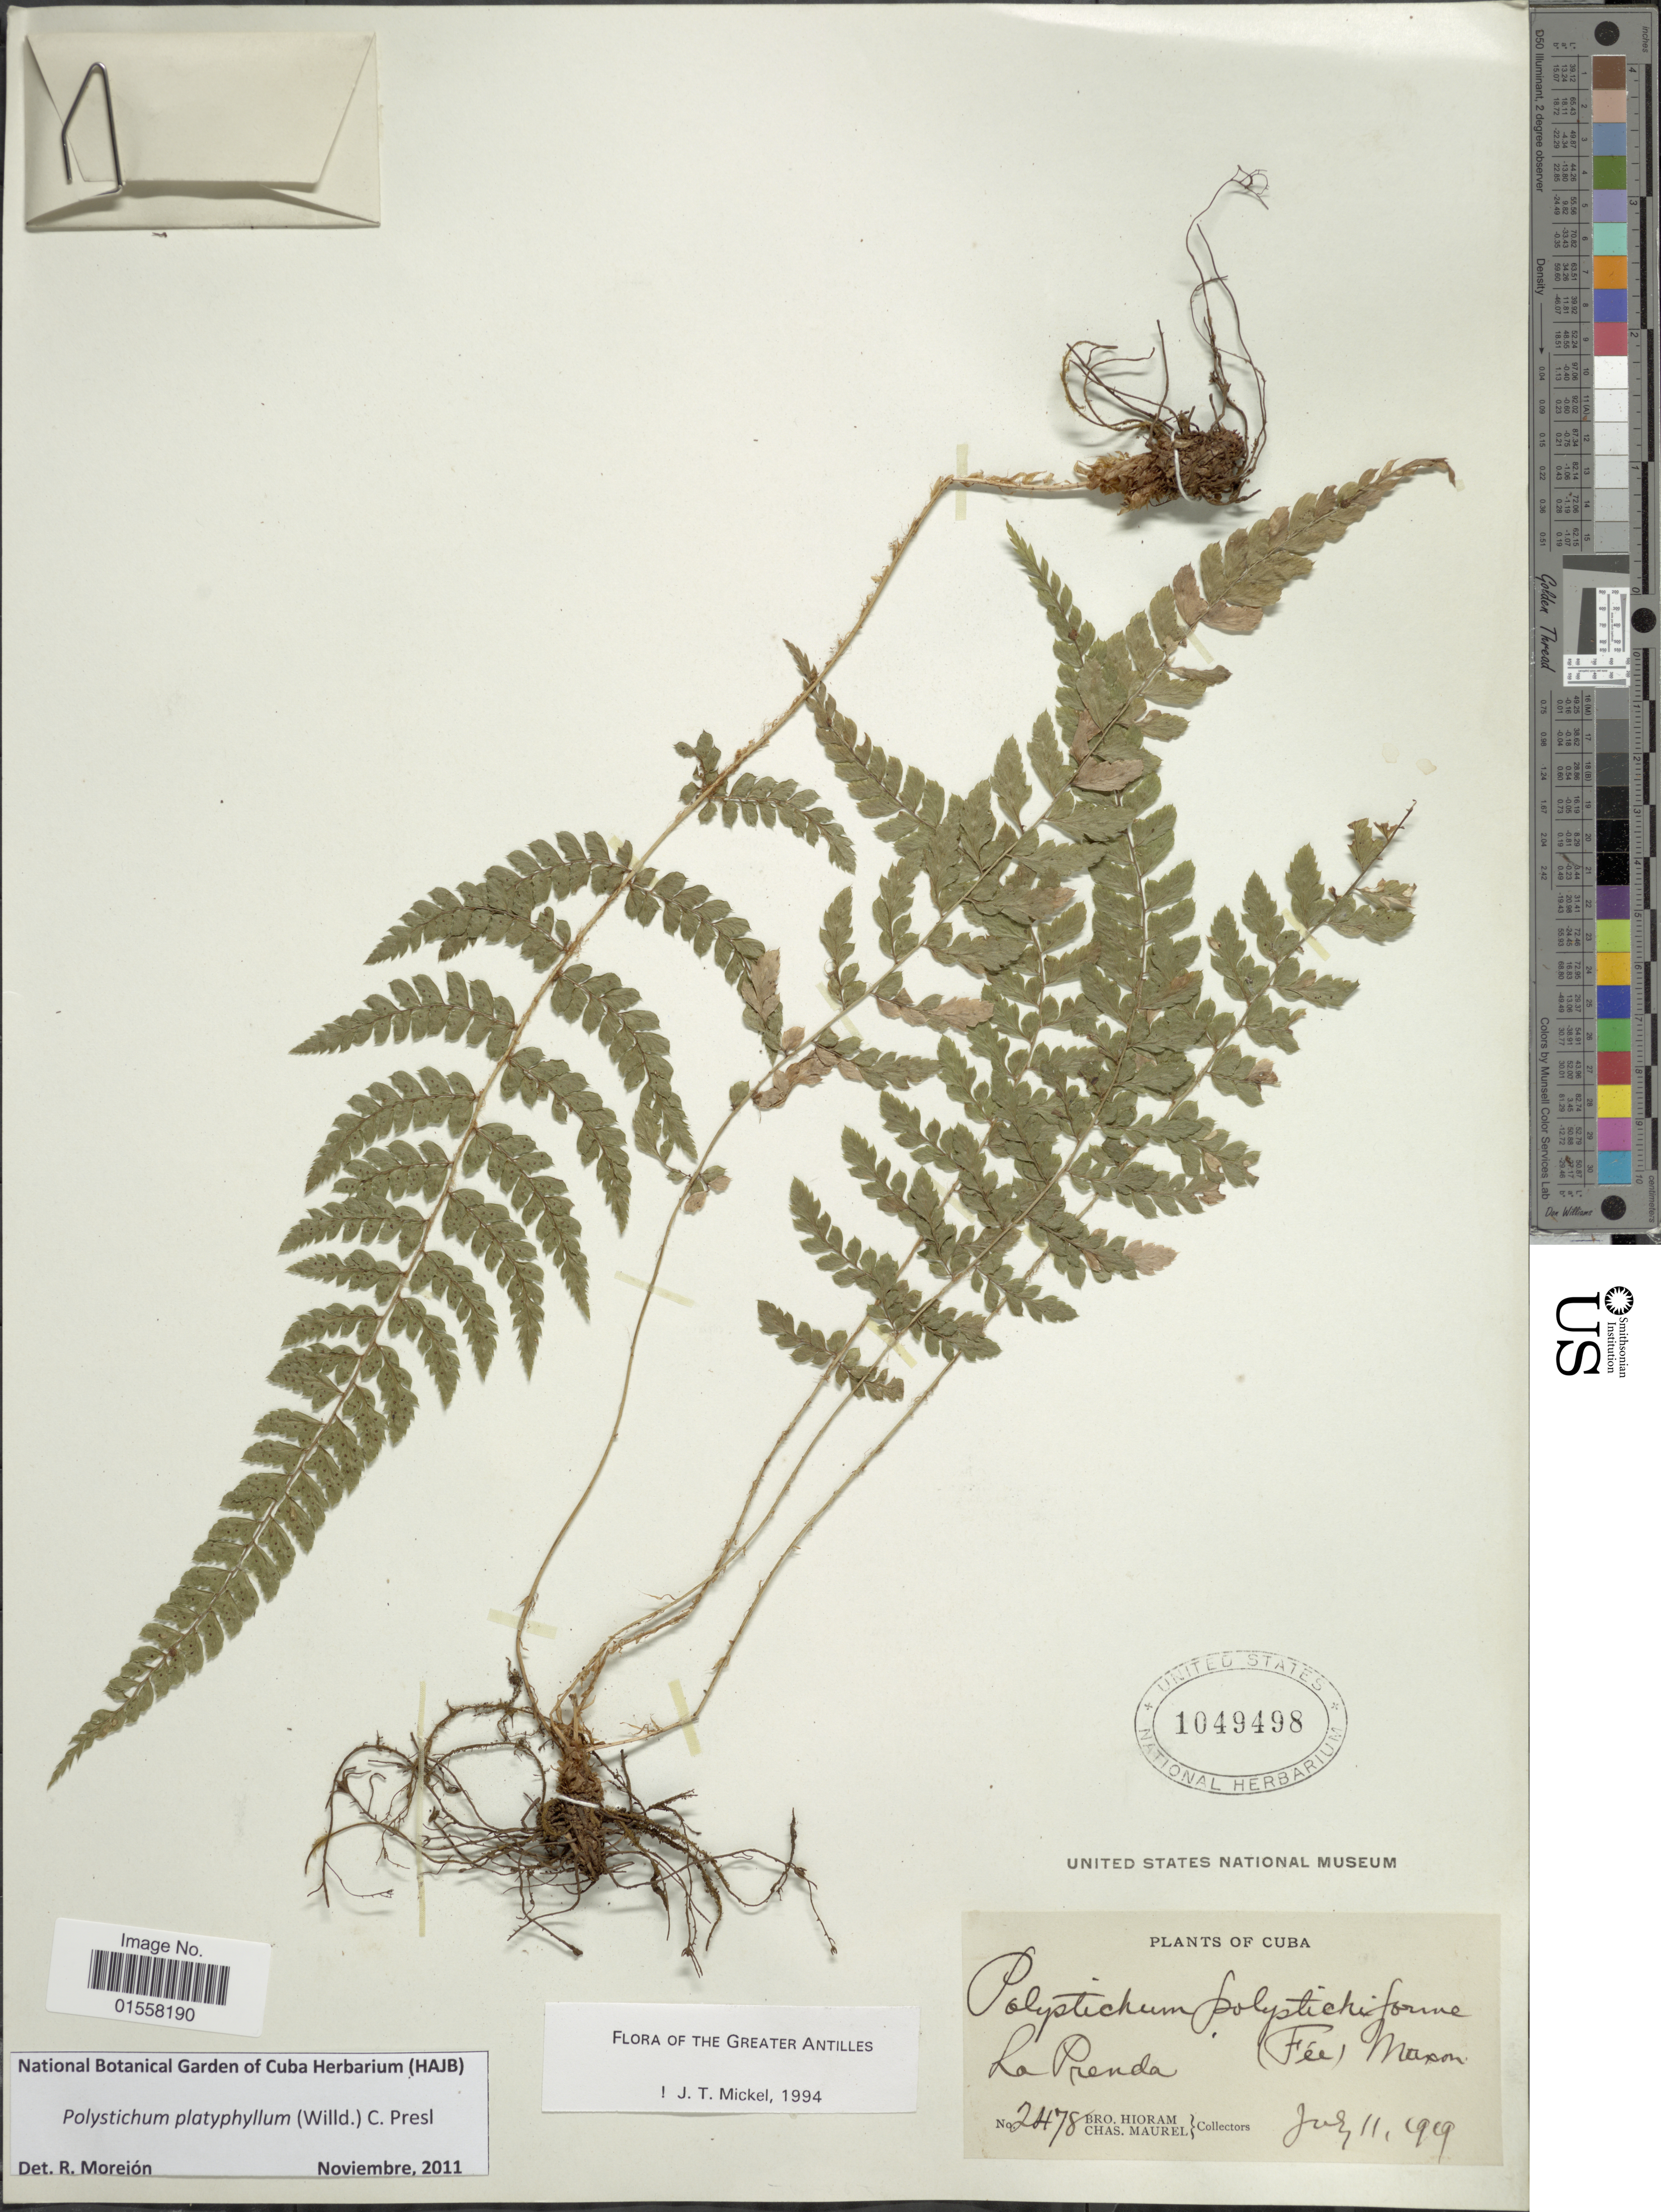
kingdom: Plantae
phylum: Tracheophyta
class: Polypodiopsida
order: Polypodiales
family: Dryopteridaceae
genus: Polystichum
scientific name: Polystichum platyphyllum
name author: (Willd.) C. Presl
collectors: Bro. Hioram & C. Maurel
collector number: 2478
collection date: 1919-07-11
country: Cuba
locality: Cuba. La Prenda.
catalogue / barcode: US 1049498